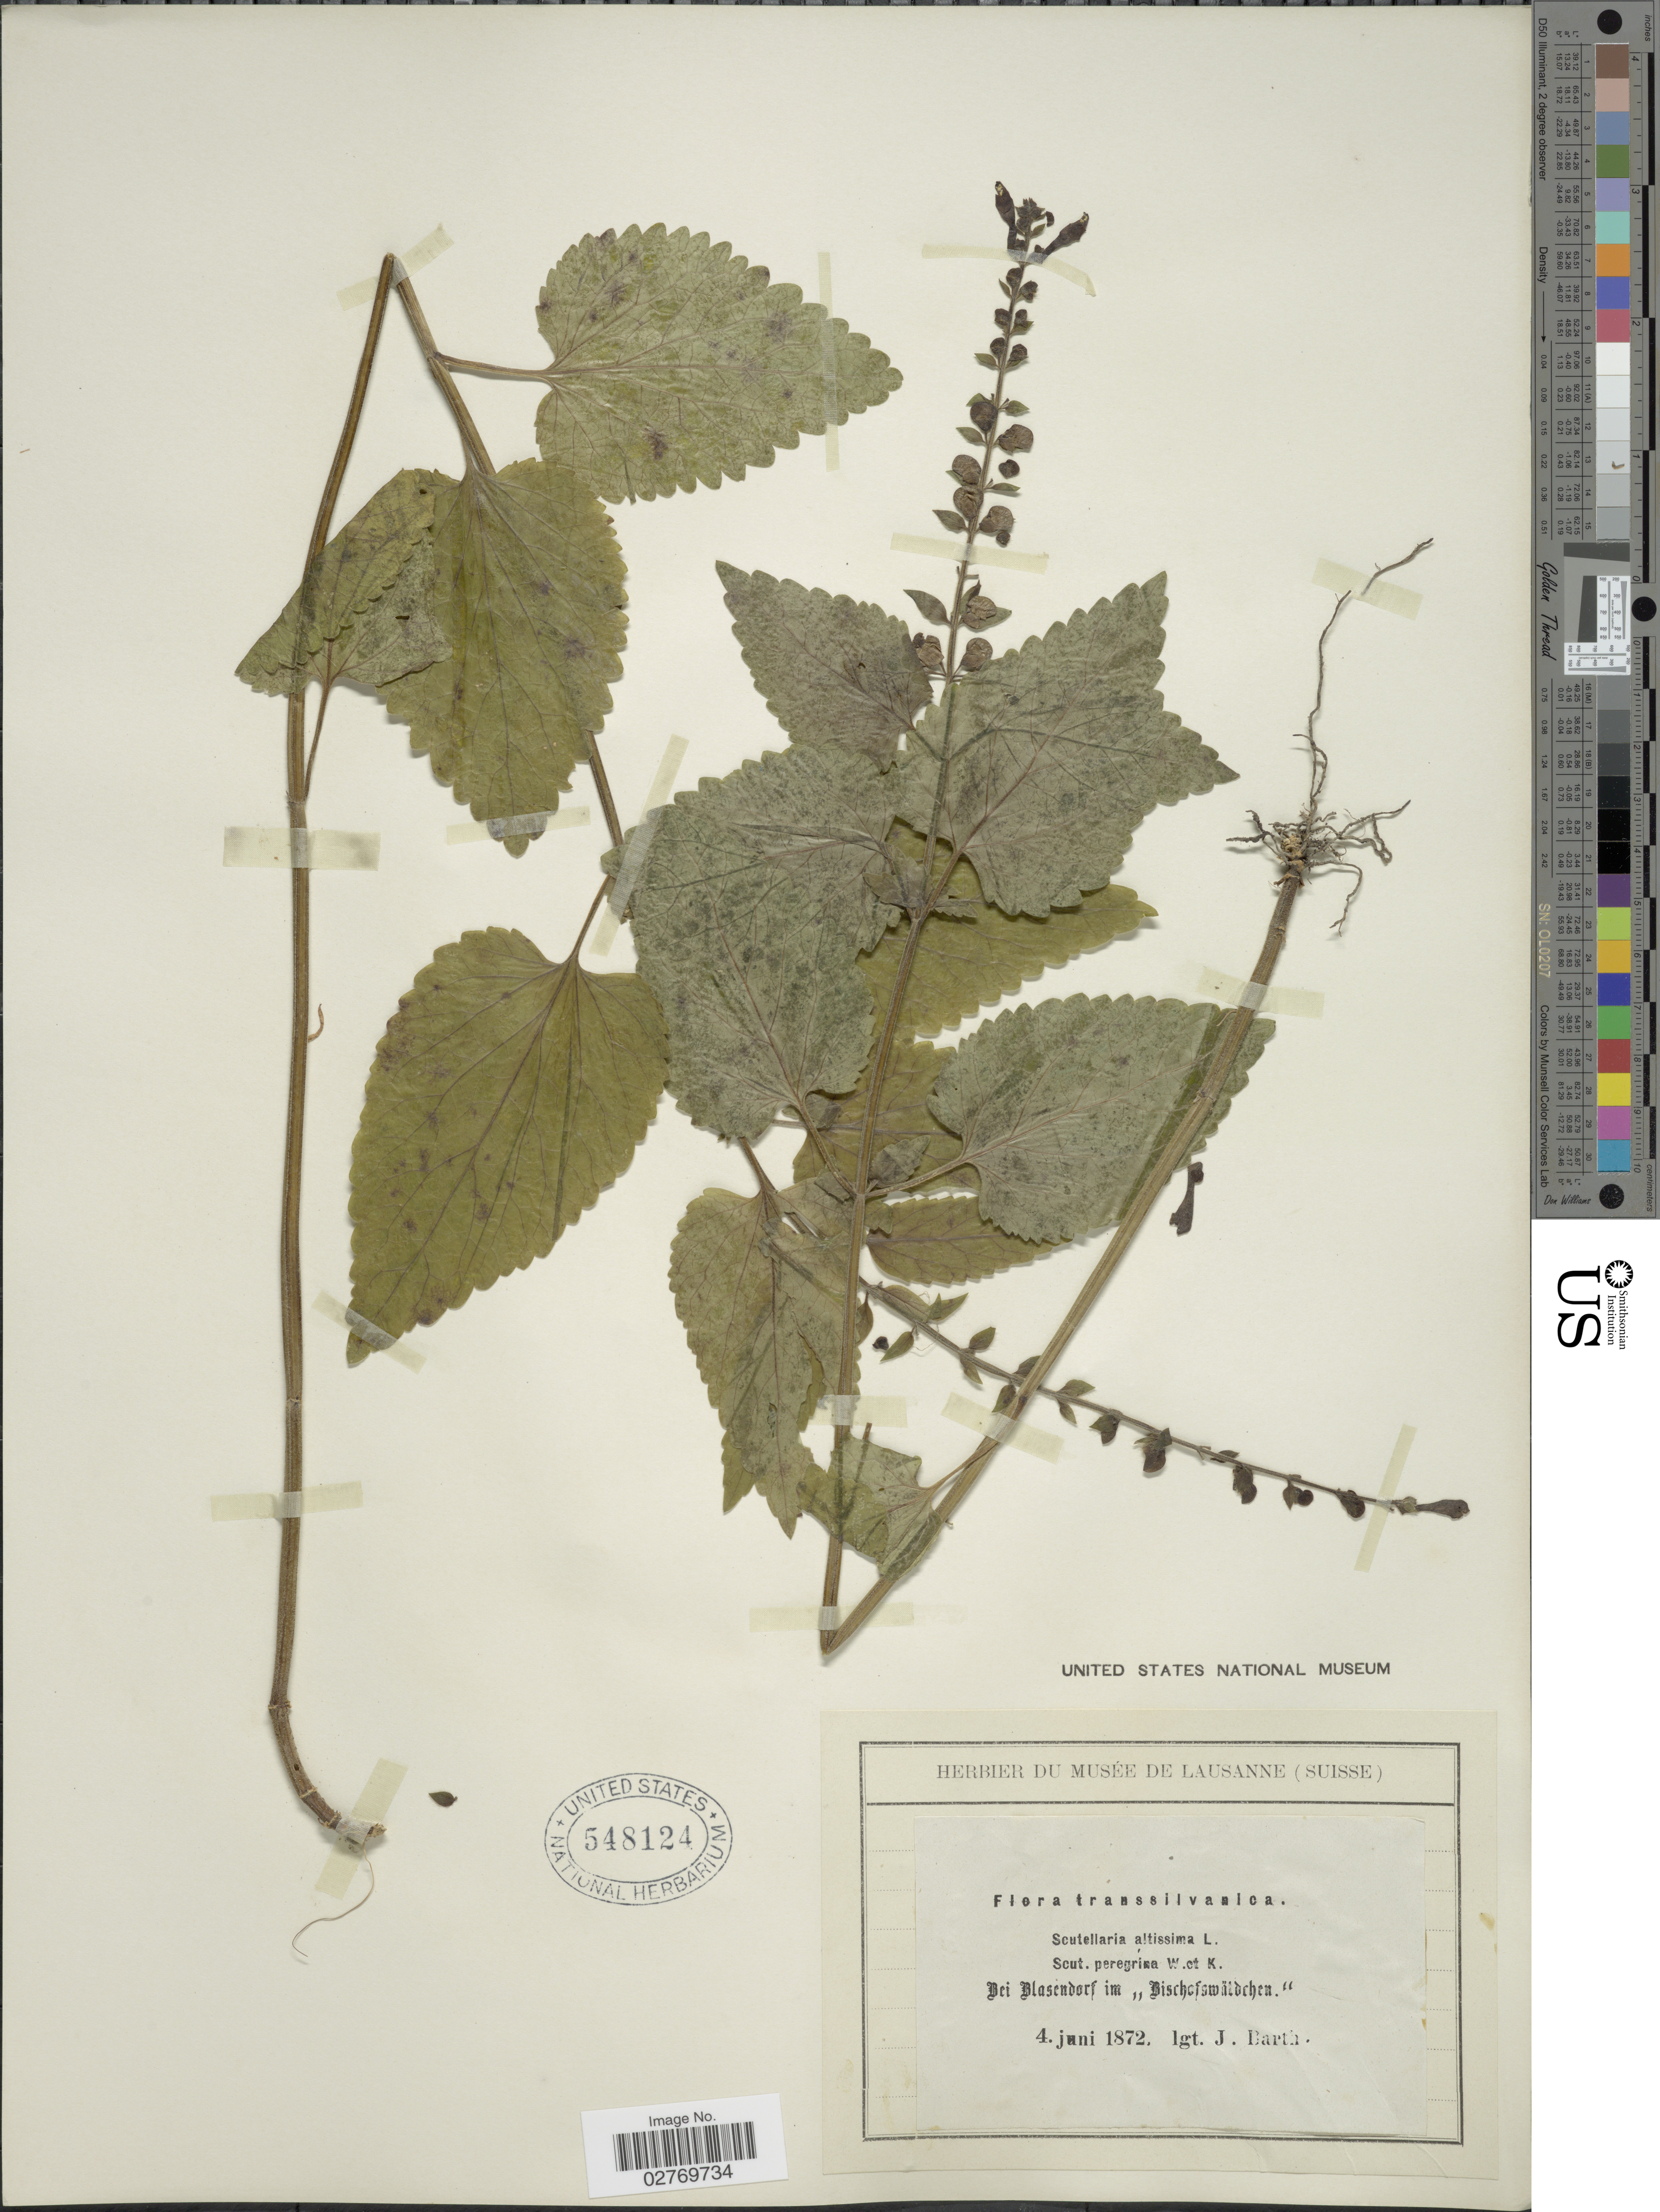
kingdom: Plantae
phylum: Tracheophyta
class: Magnoliopsida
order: Lamiales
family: Lamiaceae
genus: Scutellaria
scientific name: Scutellaria altissima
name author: L.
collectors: J. Barth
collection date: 1872-06-04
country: Romania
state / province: Alba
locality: Transsilvanica. Bei Blasendorf im Bischofswäldchen.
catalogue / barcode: US 548124